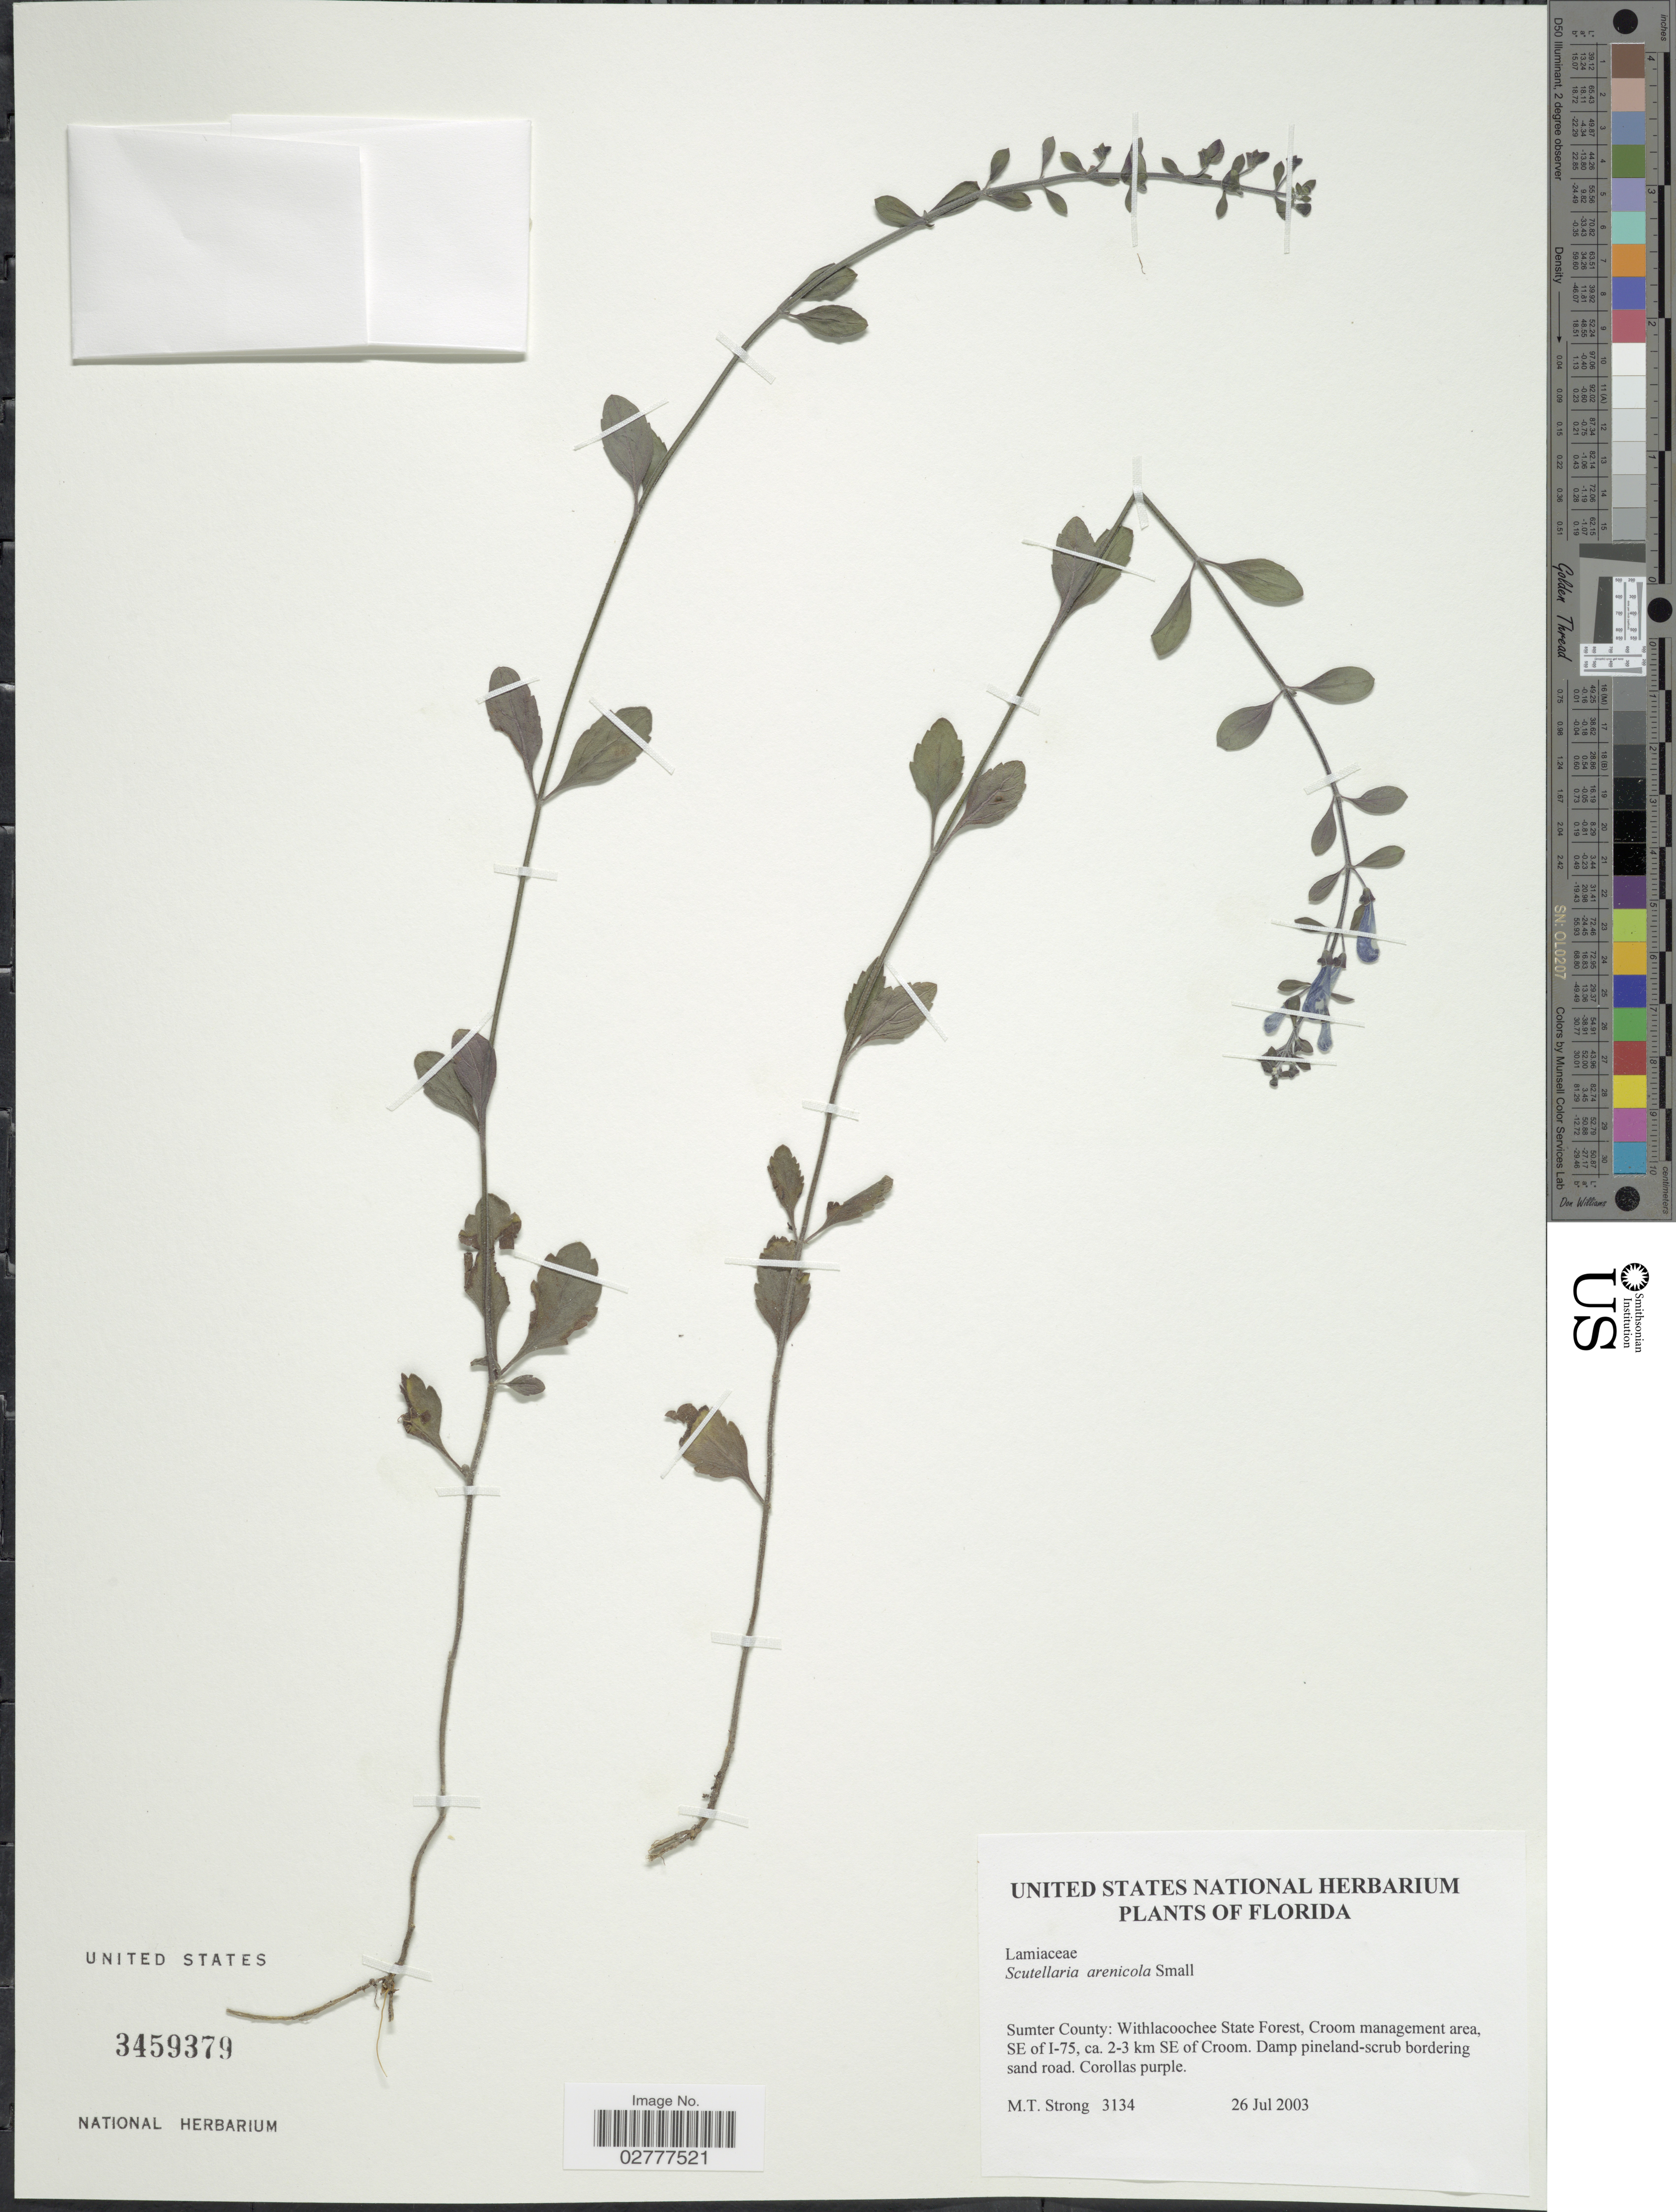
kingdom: Plantae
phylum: Tracheophyta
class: Magnoliopsida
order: Lamiales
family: Lamiaceae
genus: Scutellaria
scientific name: Scutellaria arenicola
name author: Small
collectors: M. T. Strong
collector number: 3134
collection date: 2003-07-26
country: United States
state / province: Florida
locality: Sumter County: Withlacooche State Forest, Croom management area, SE of I-75, ca. 2-3 km SE of Croom.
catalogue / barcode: US 3459379